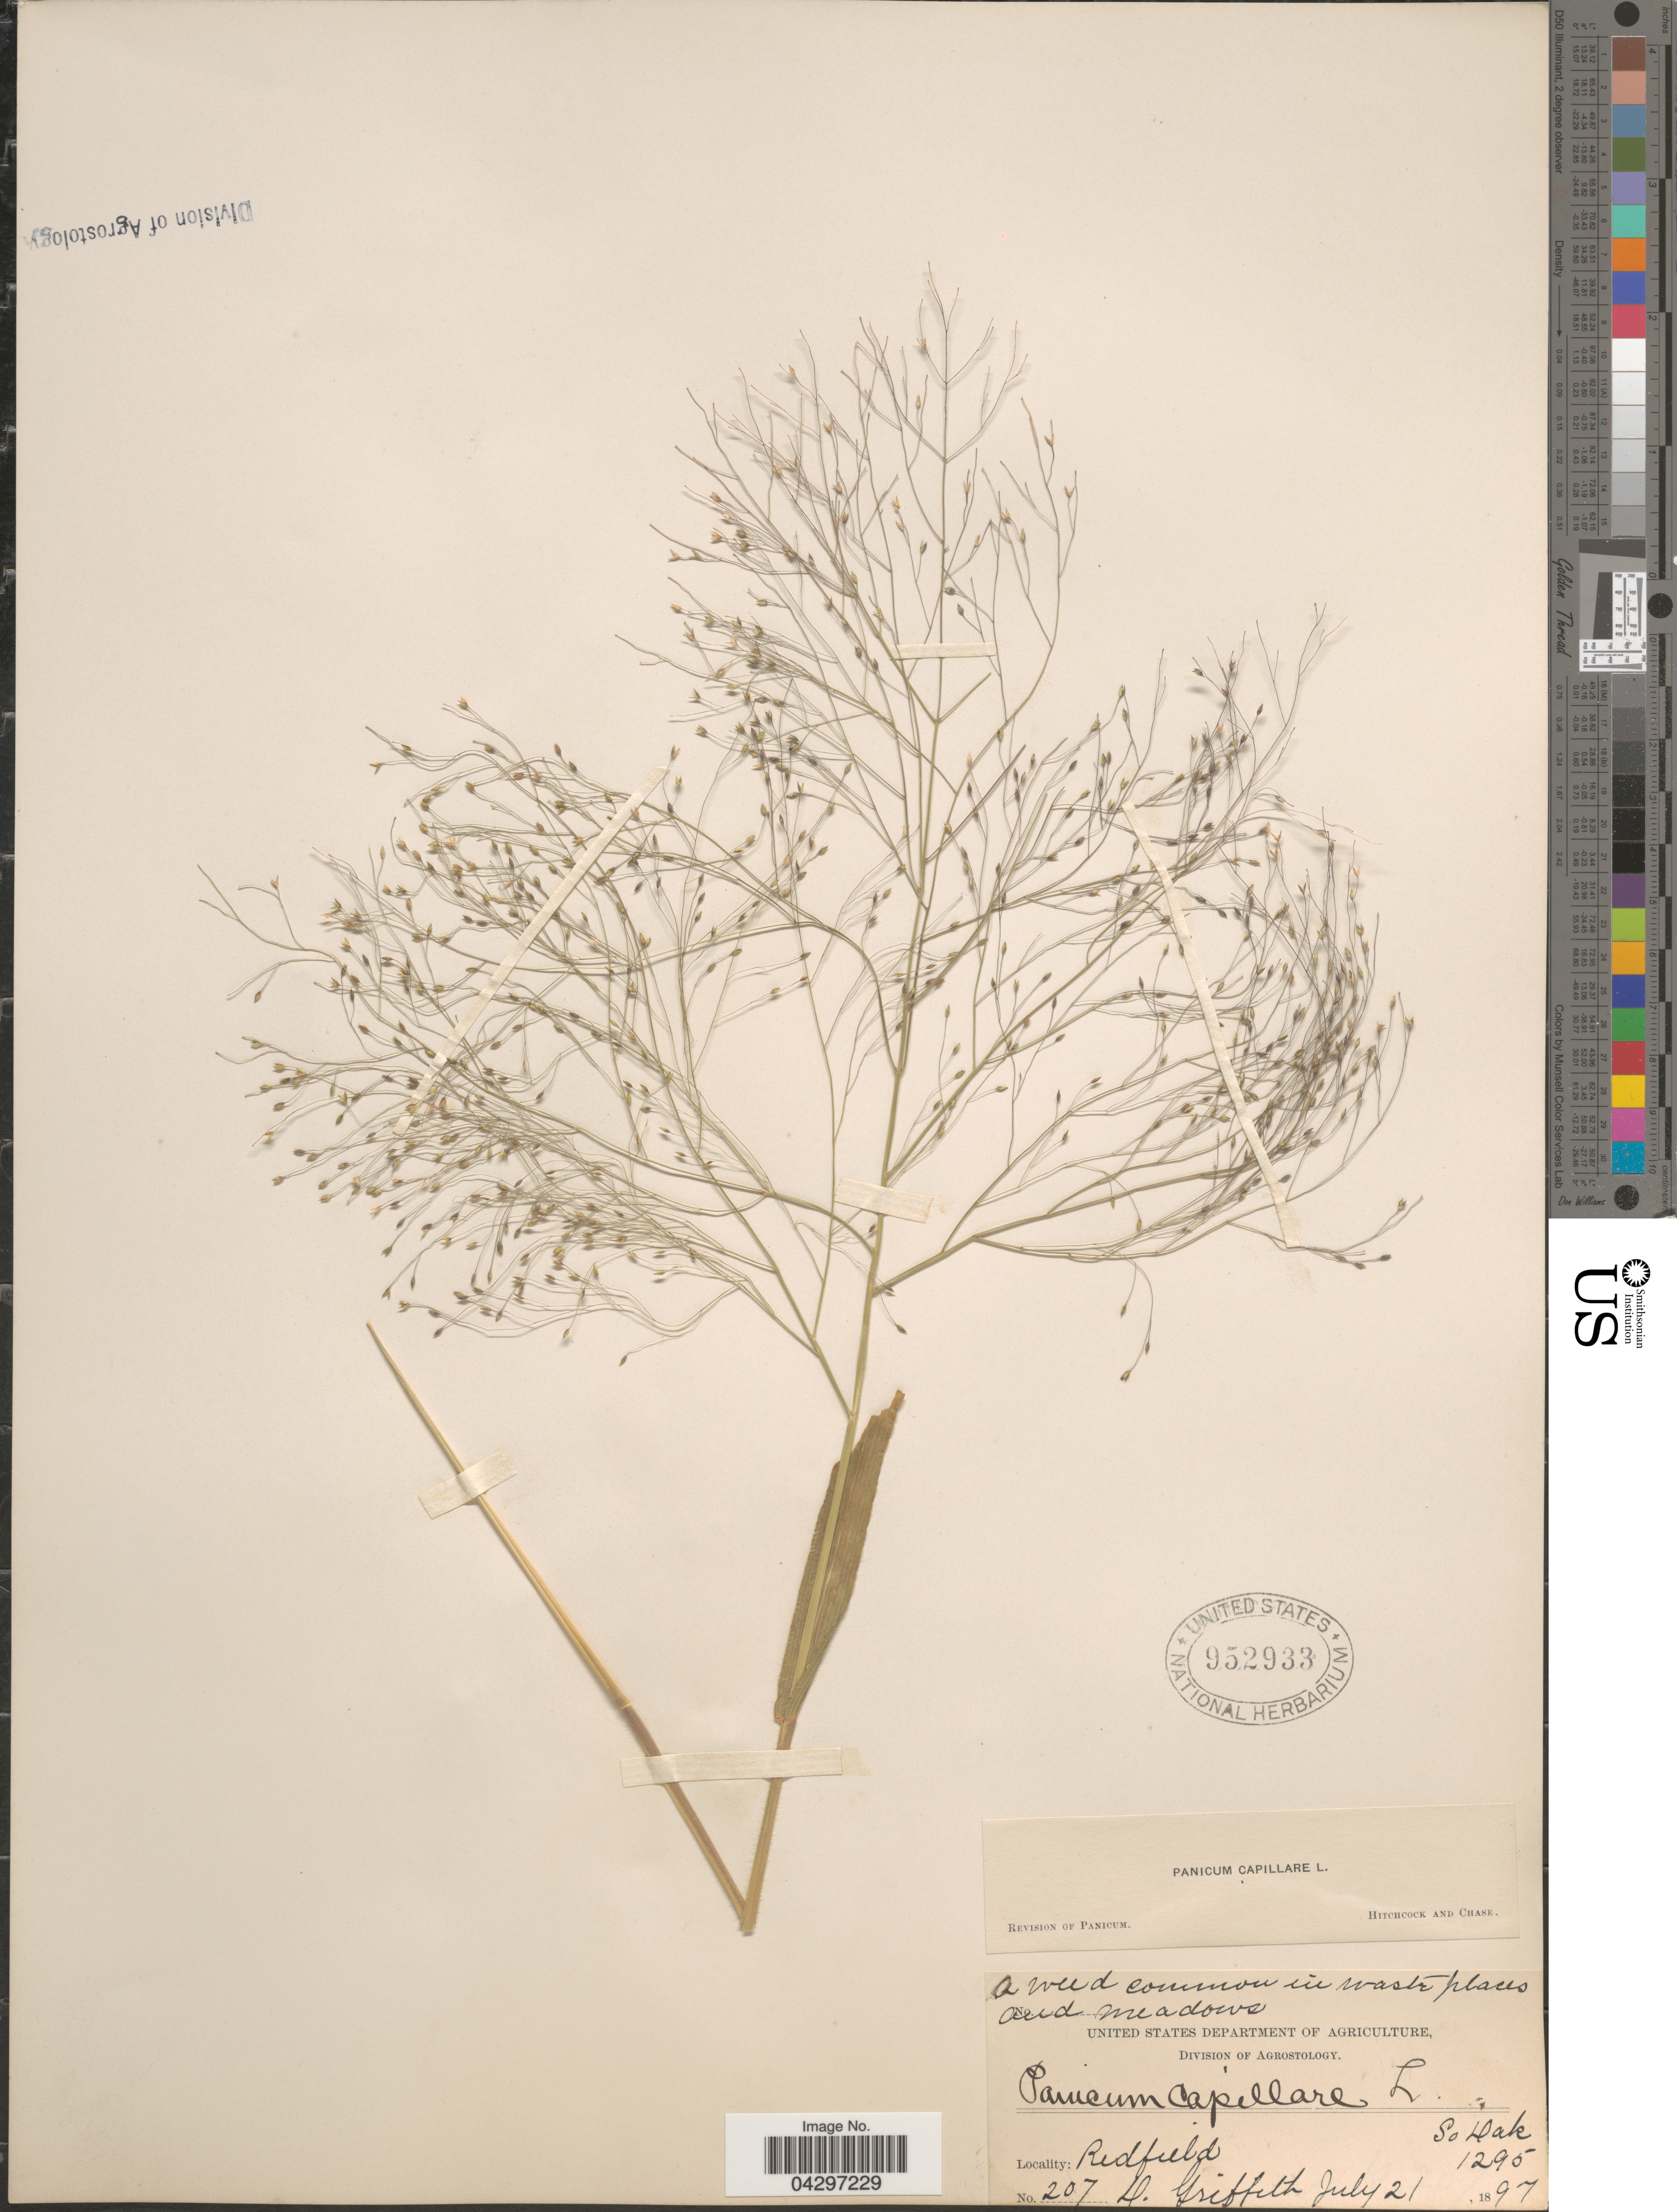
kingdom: Plantae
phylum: Tracheophyta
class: Liliopsida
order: Poales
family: Poaceae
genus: Panicum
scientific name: Panicum capillare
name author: L.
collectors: D. Griffith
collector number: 207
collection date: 1897-07-21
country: United States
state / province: South Dakota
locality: Redfield.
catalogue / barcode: US 952933